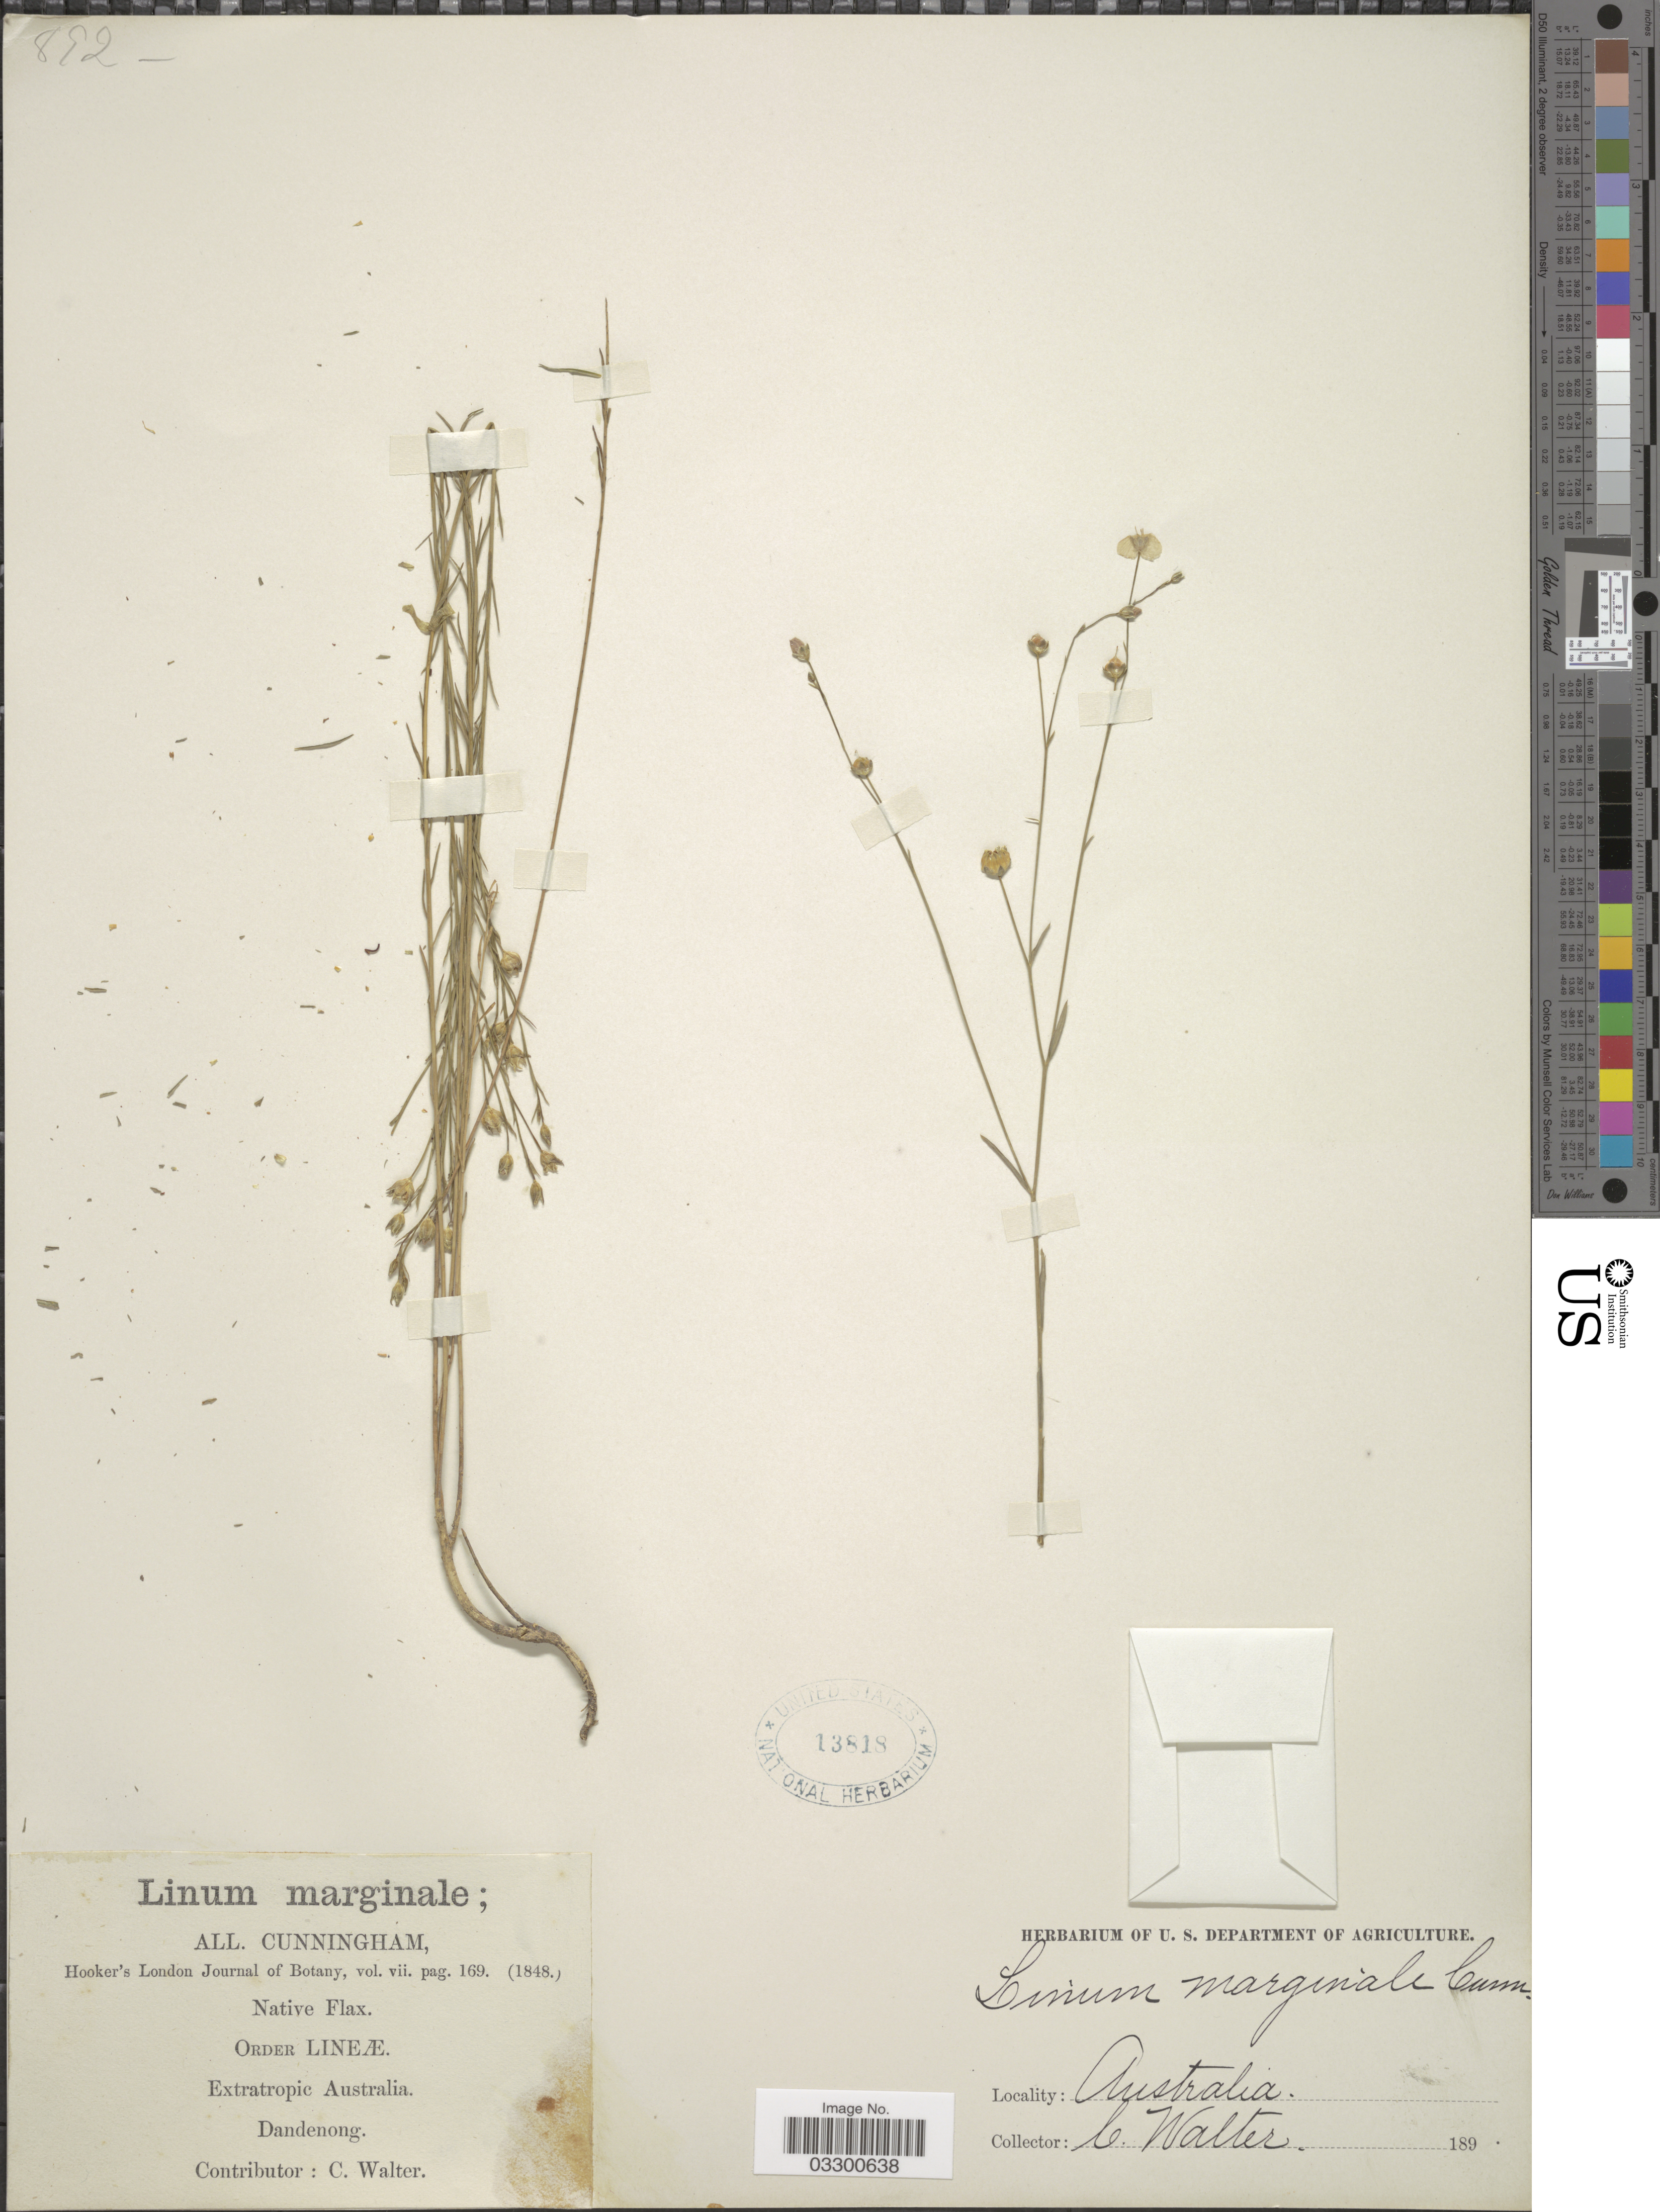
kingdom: Plantae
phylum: Tracheophyta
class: Magnoliopsida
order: Malpighiales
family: Linaceae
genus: Linum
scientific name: Linum marginale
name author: A. Cunn.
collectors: C. Walter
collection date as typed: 189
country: Australia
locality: Extratropic Australia. Dandenong.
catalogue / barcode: US 13818